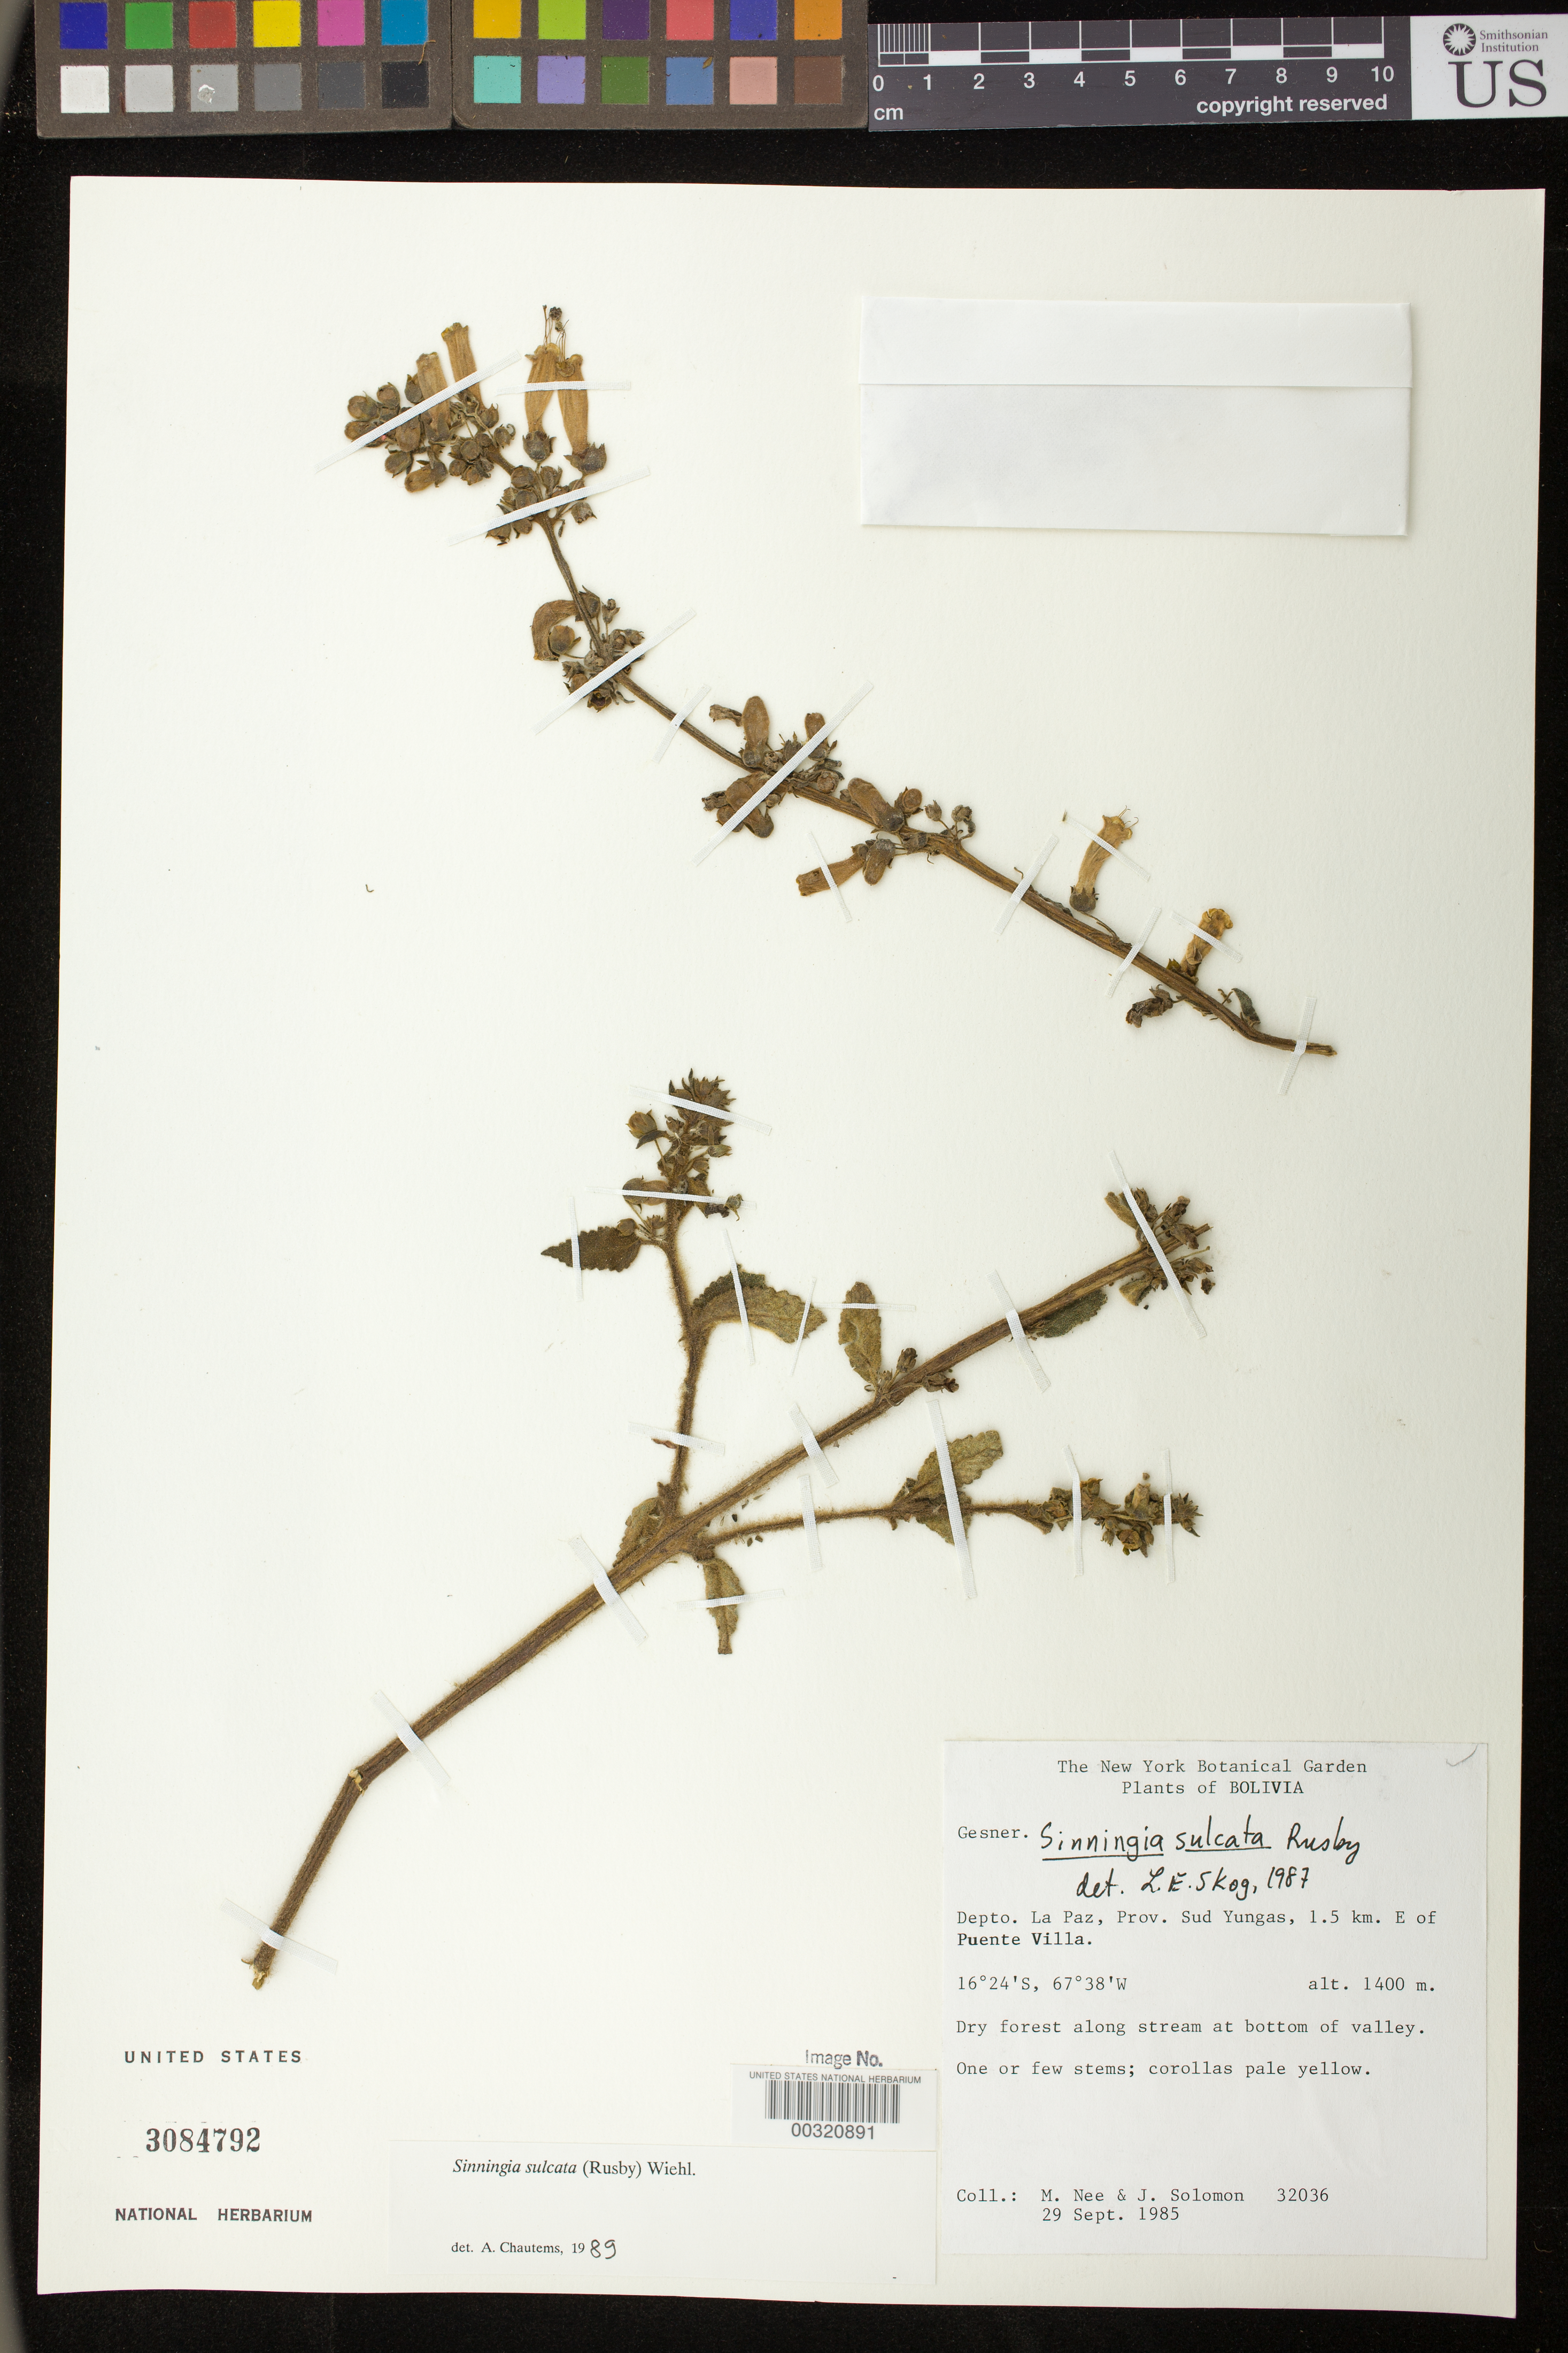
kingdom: Plantae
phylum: Tracheophyta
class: Magnoliopsida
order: Lamiales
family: Gesneriaceae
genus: Sinningia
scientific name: Sinningia sulcata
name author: (Rusby) Wiehler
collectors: M. Nee & J. C. Solomon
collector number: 32036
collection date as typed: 29 Sep 1985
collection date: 1985-09-29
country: Bolivia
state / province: La Paz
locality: Prov. Sud Yungas, 1.5 km E of Puente Villa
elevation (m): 1400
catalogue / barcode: US 3084792